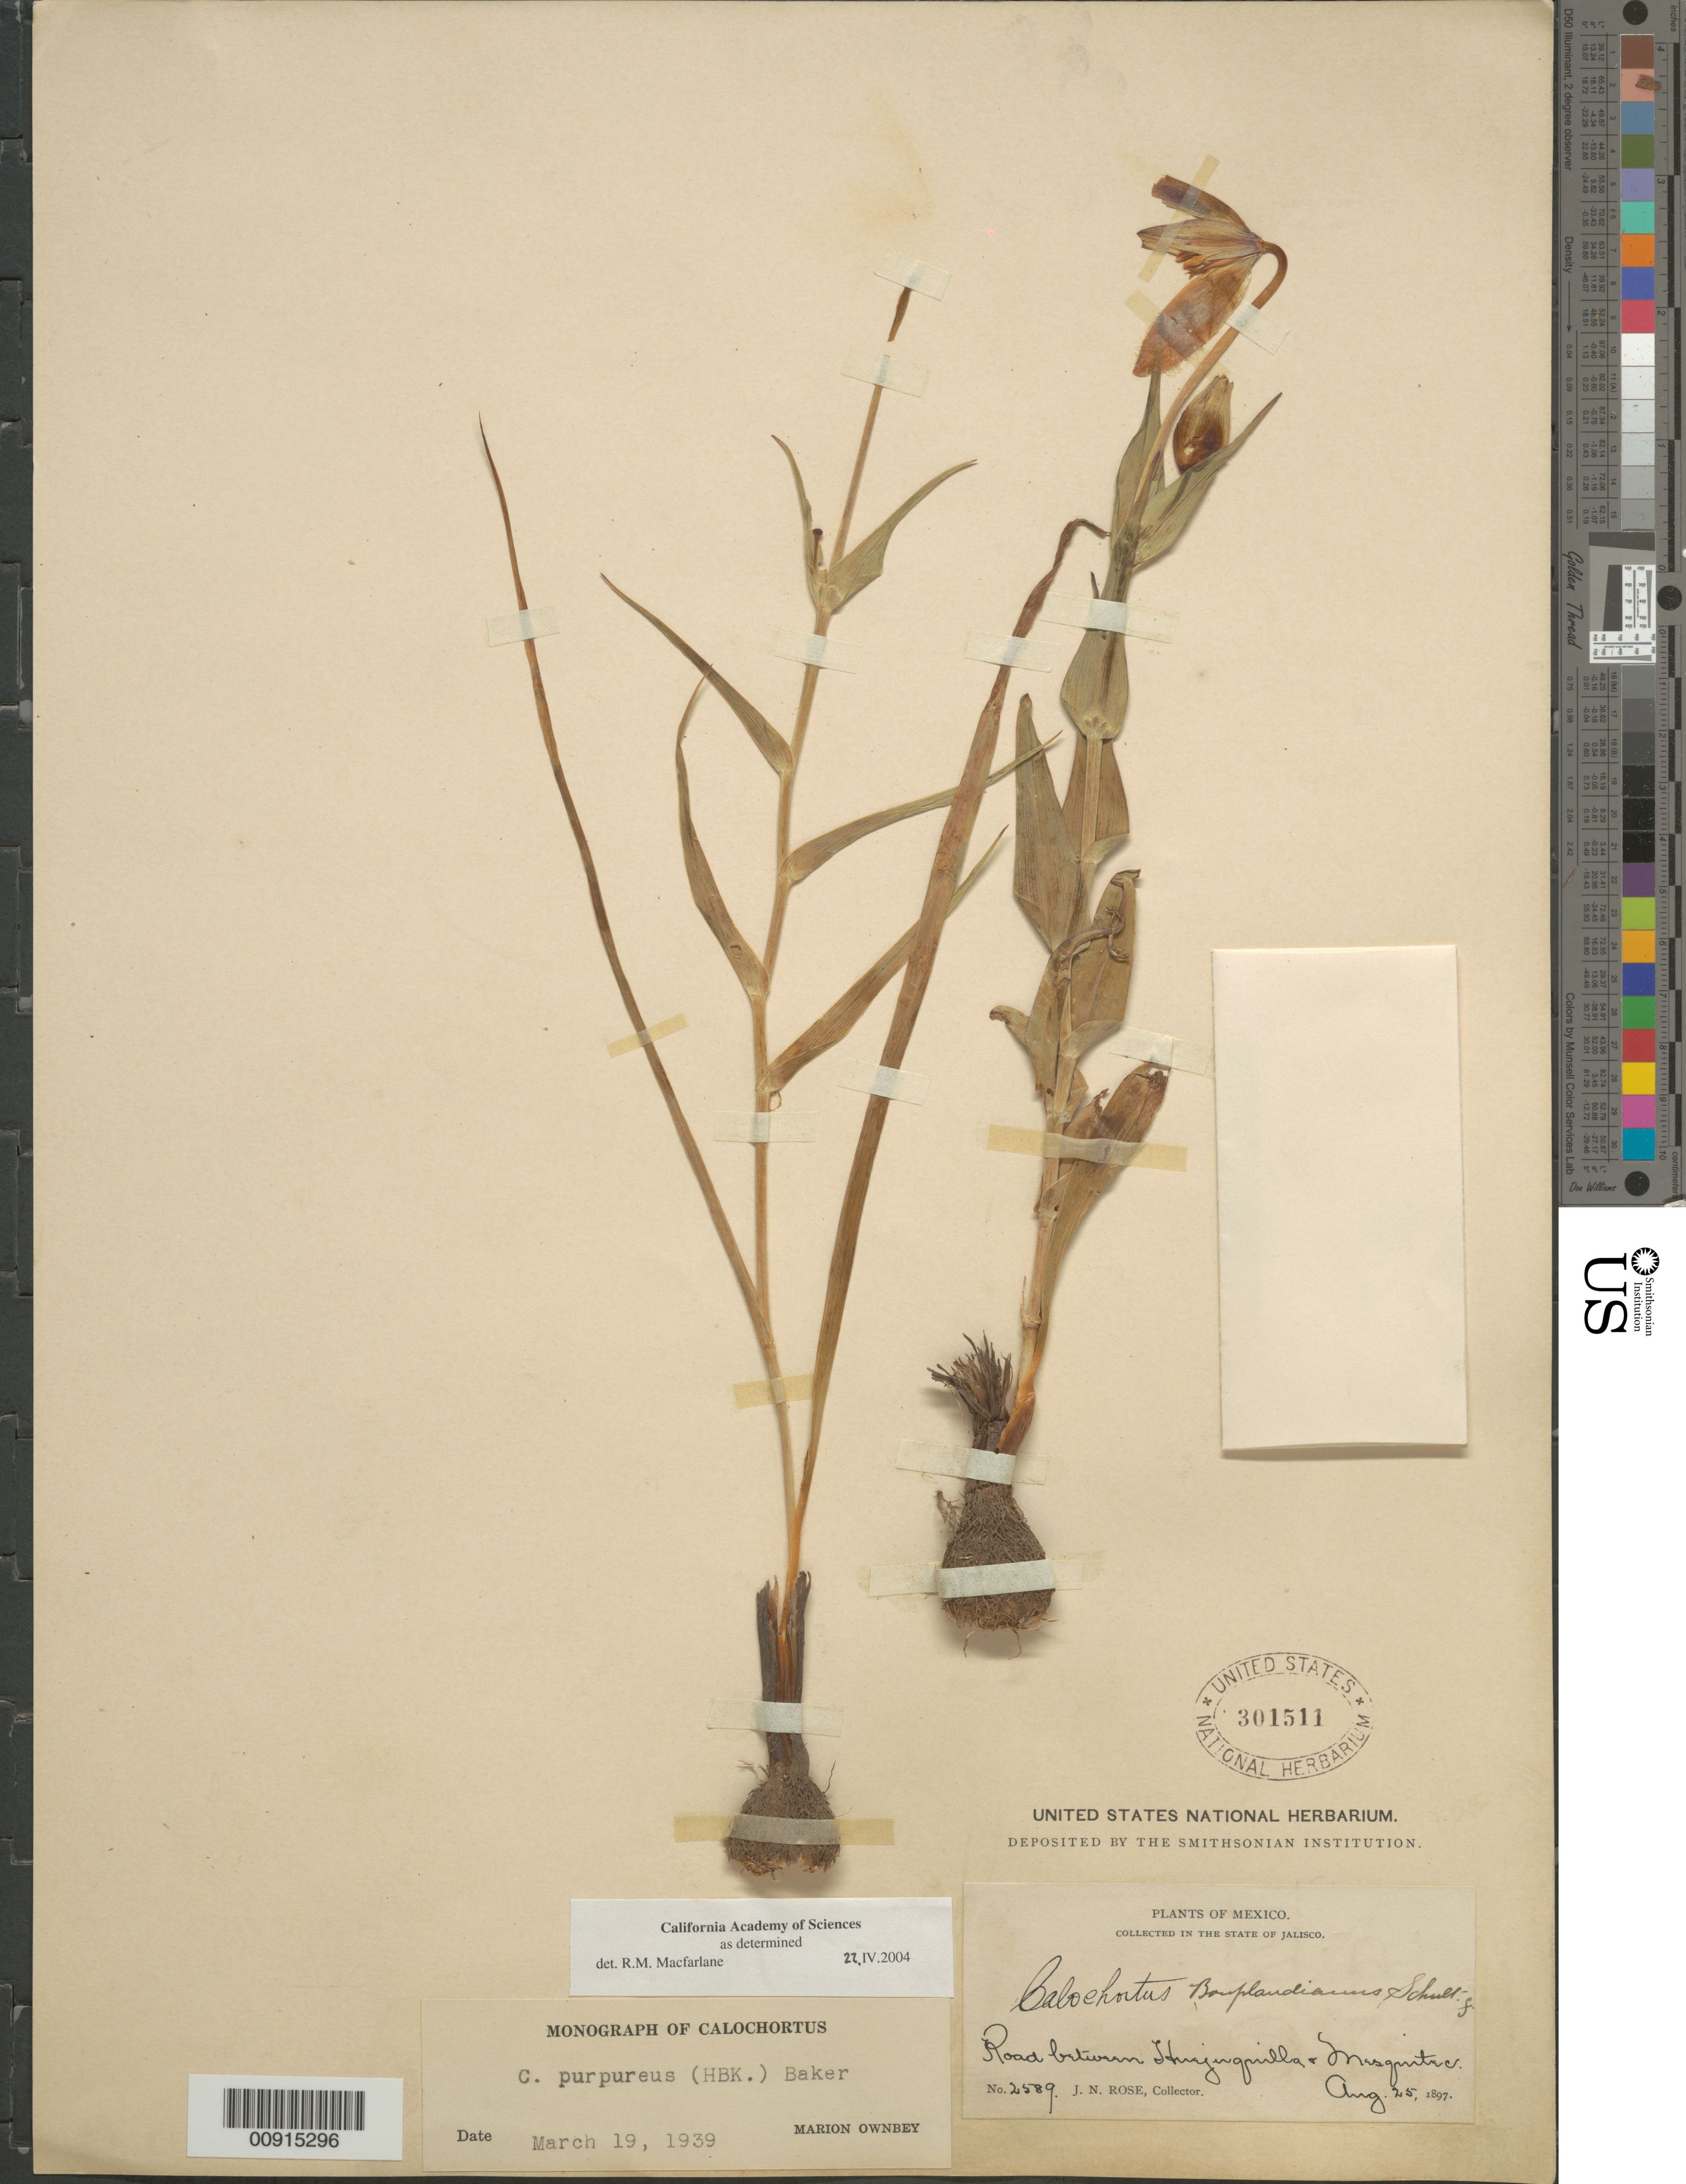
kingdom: Plantae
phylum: Tracheophyta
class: Liliopsida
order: Liliales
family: Liliaceae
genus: Calochortus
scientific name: Calochortus purpureus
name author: (Kunth) Baker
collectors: J. N. Rose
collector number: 2589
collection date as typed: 25 Aug 1897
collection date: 1897-08-25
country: Mexico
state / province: Jalisco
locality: Road between Huejuquilla & Mesquitec, State of Jalisco.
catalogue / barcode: US 301511